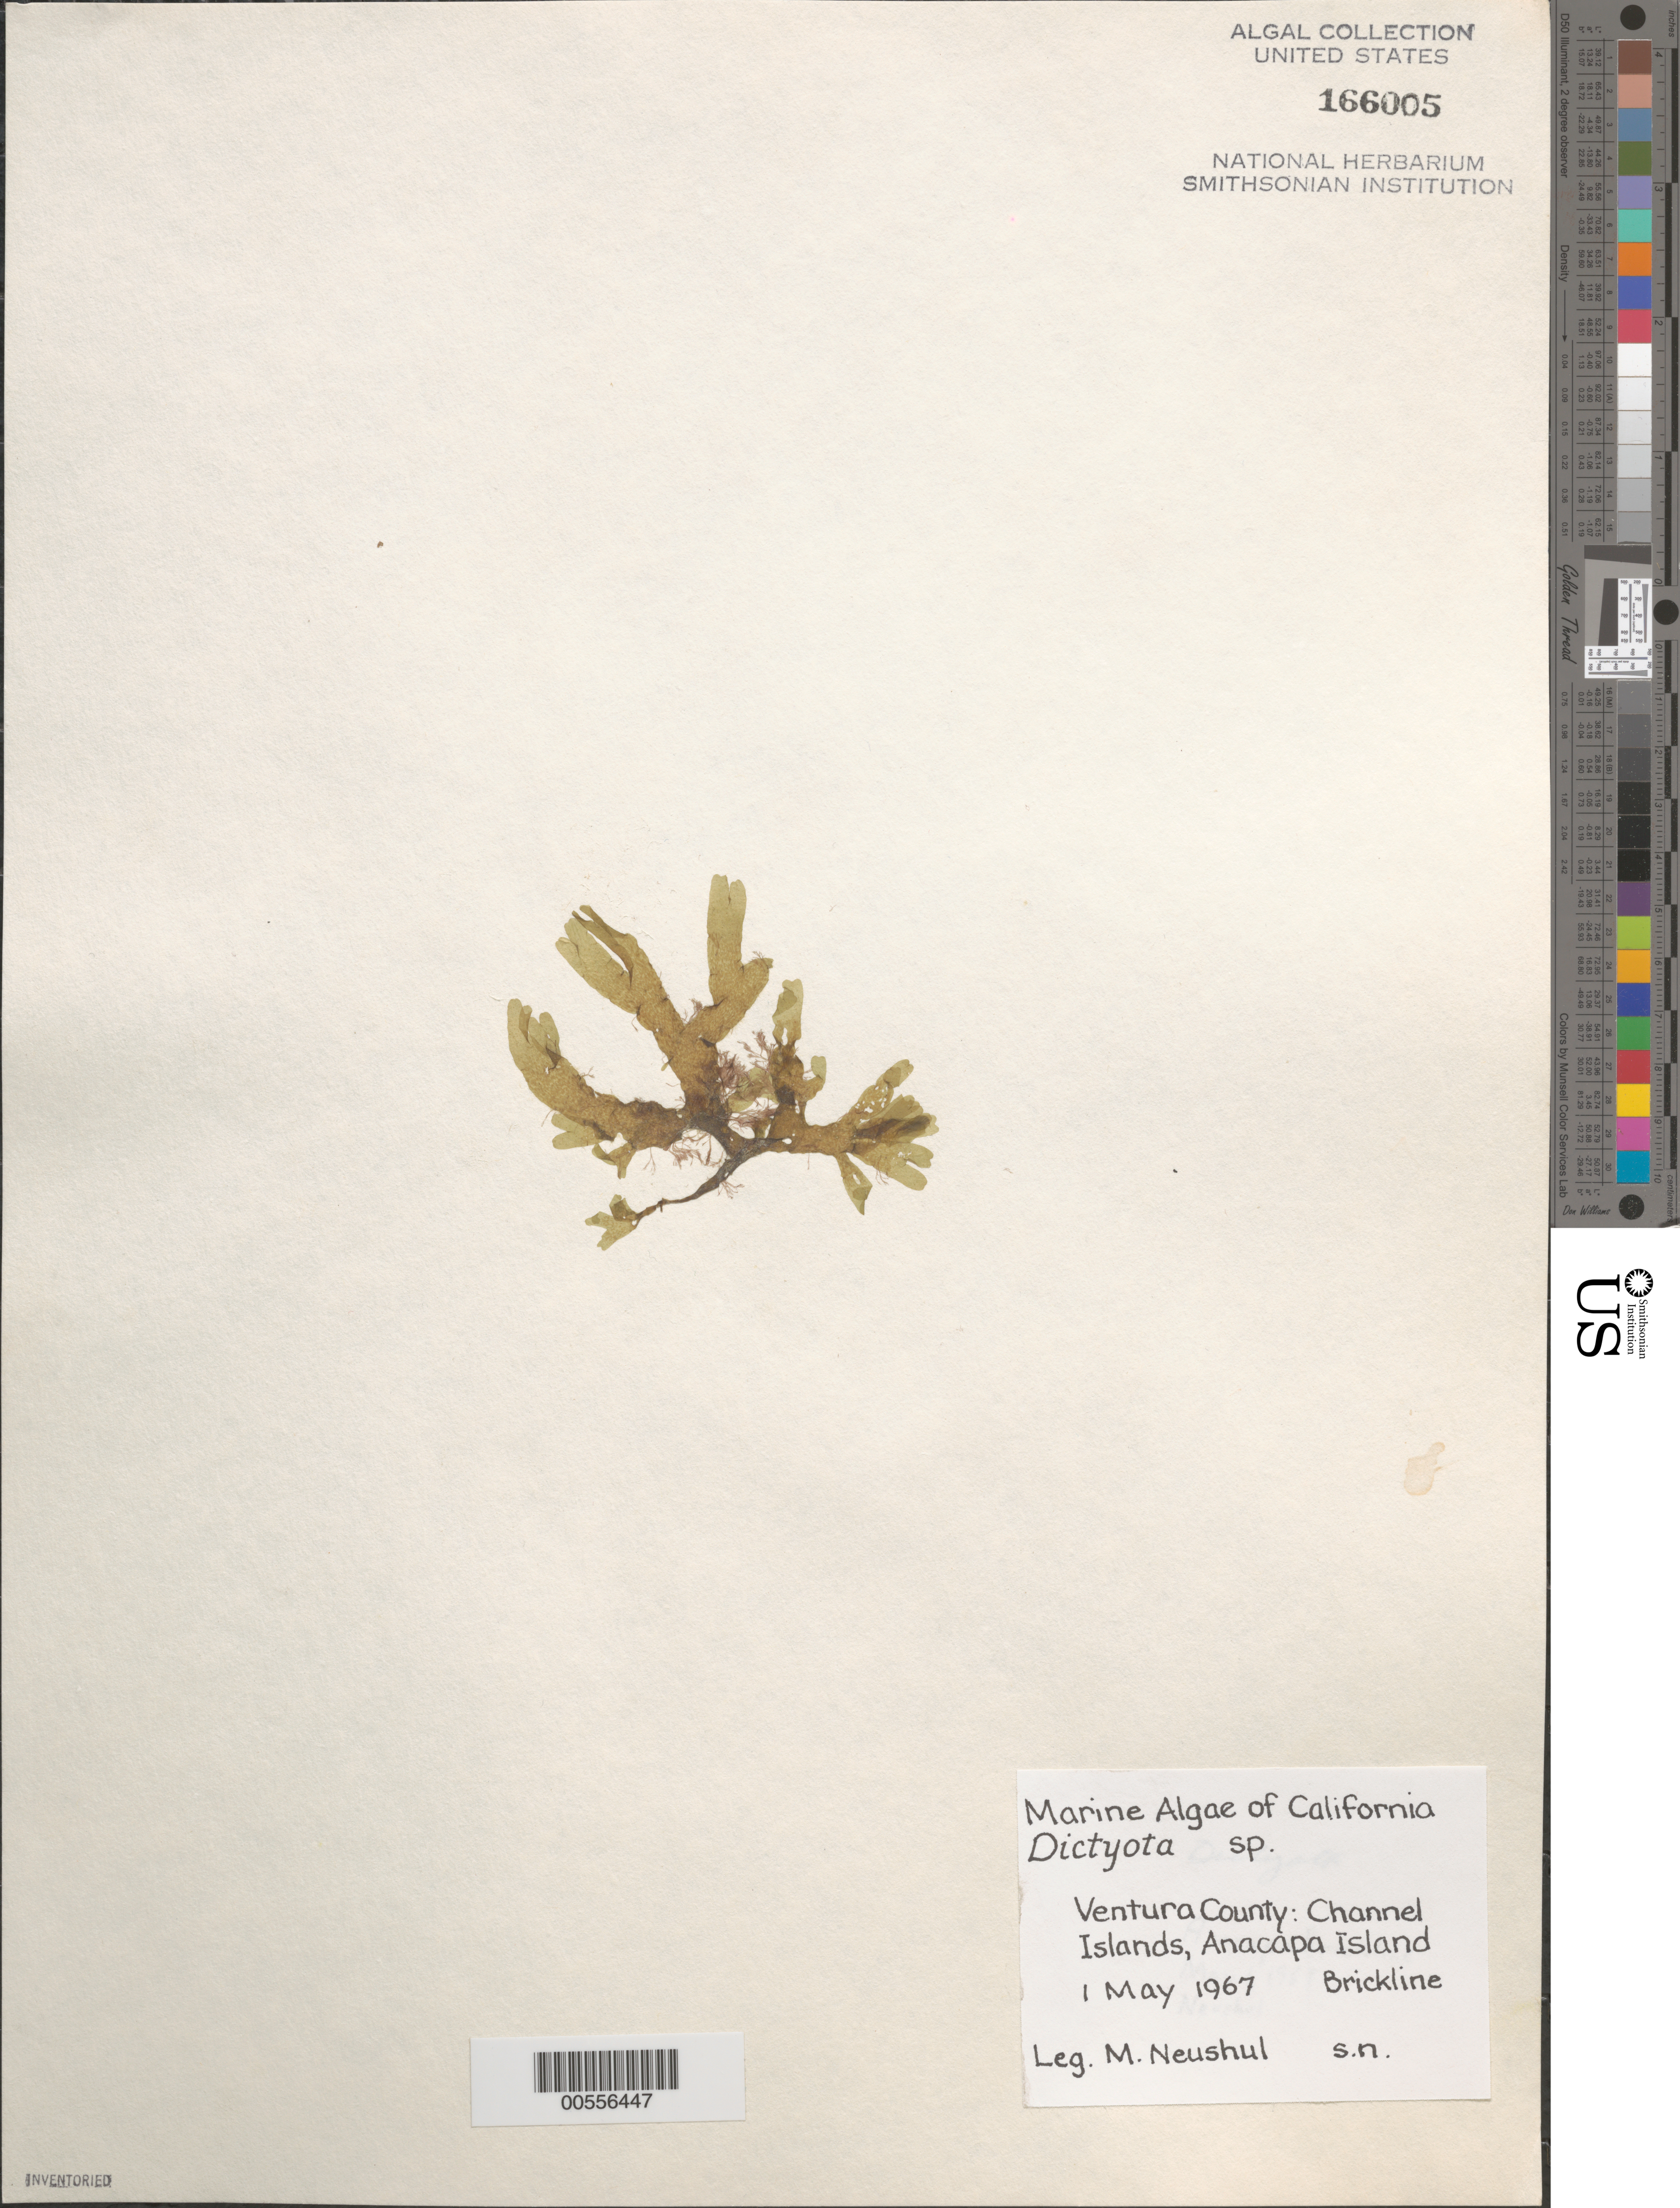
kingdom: Chromista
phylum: Ochrophyta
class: Phaeophyceae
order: Dictyotales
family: Dictyotaceae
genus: Dictyota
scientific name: Dictyota sp.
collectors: M. Neushul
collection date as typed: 01 May 1967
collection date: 1967-05-01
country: United States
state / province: California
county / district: Ventura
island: Anacapa Island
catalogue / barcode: US 166005